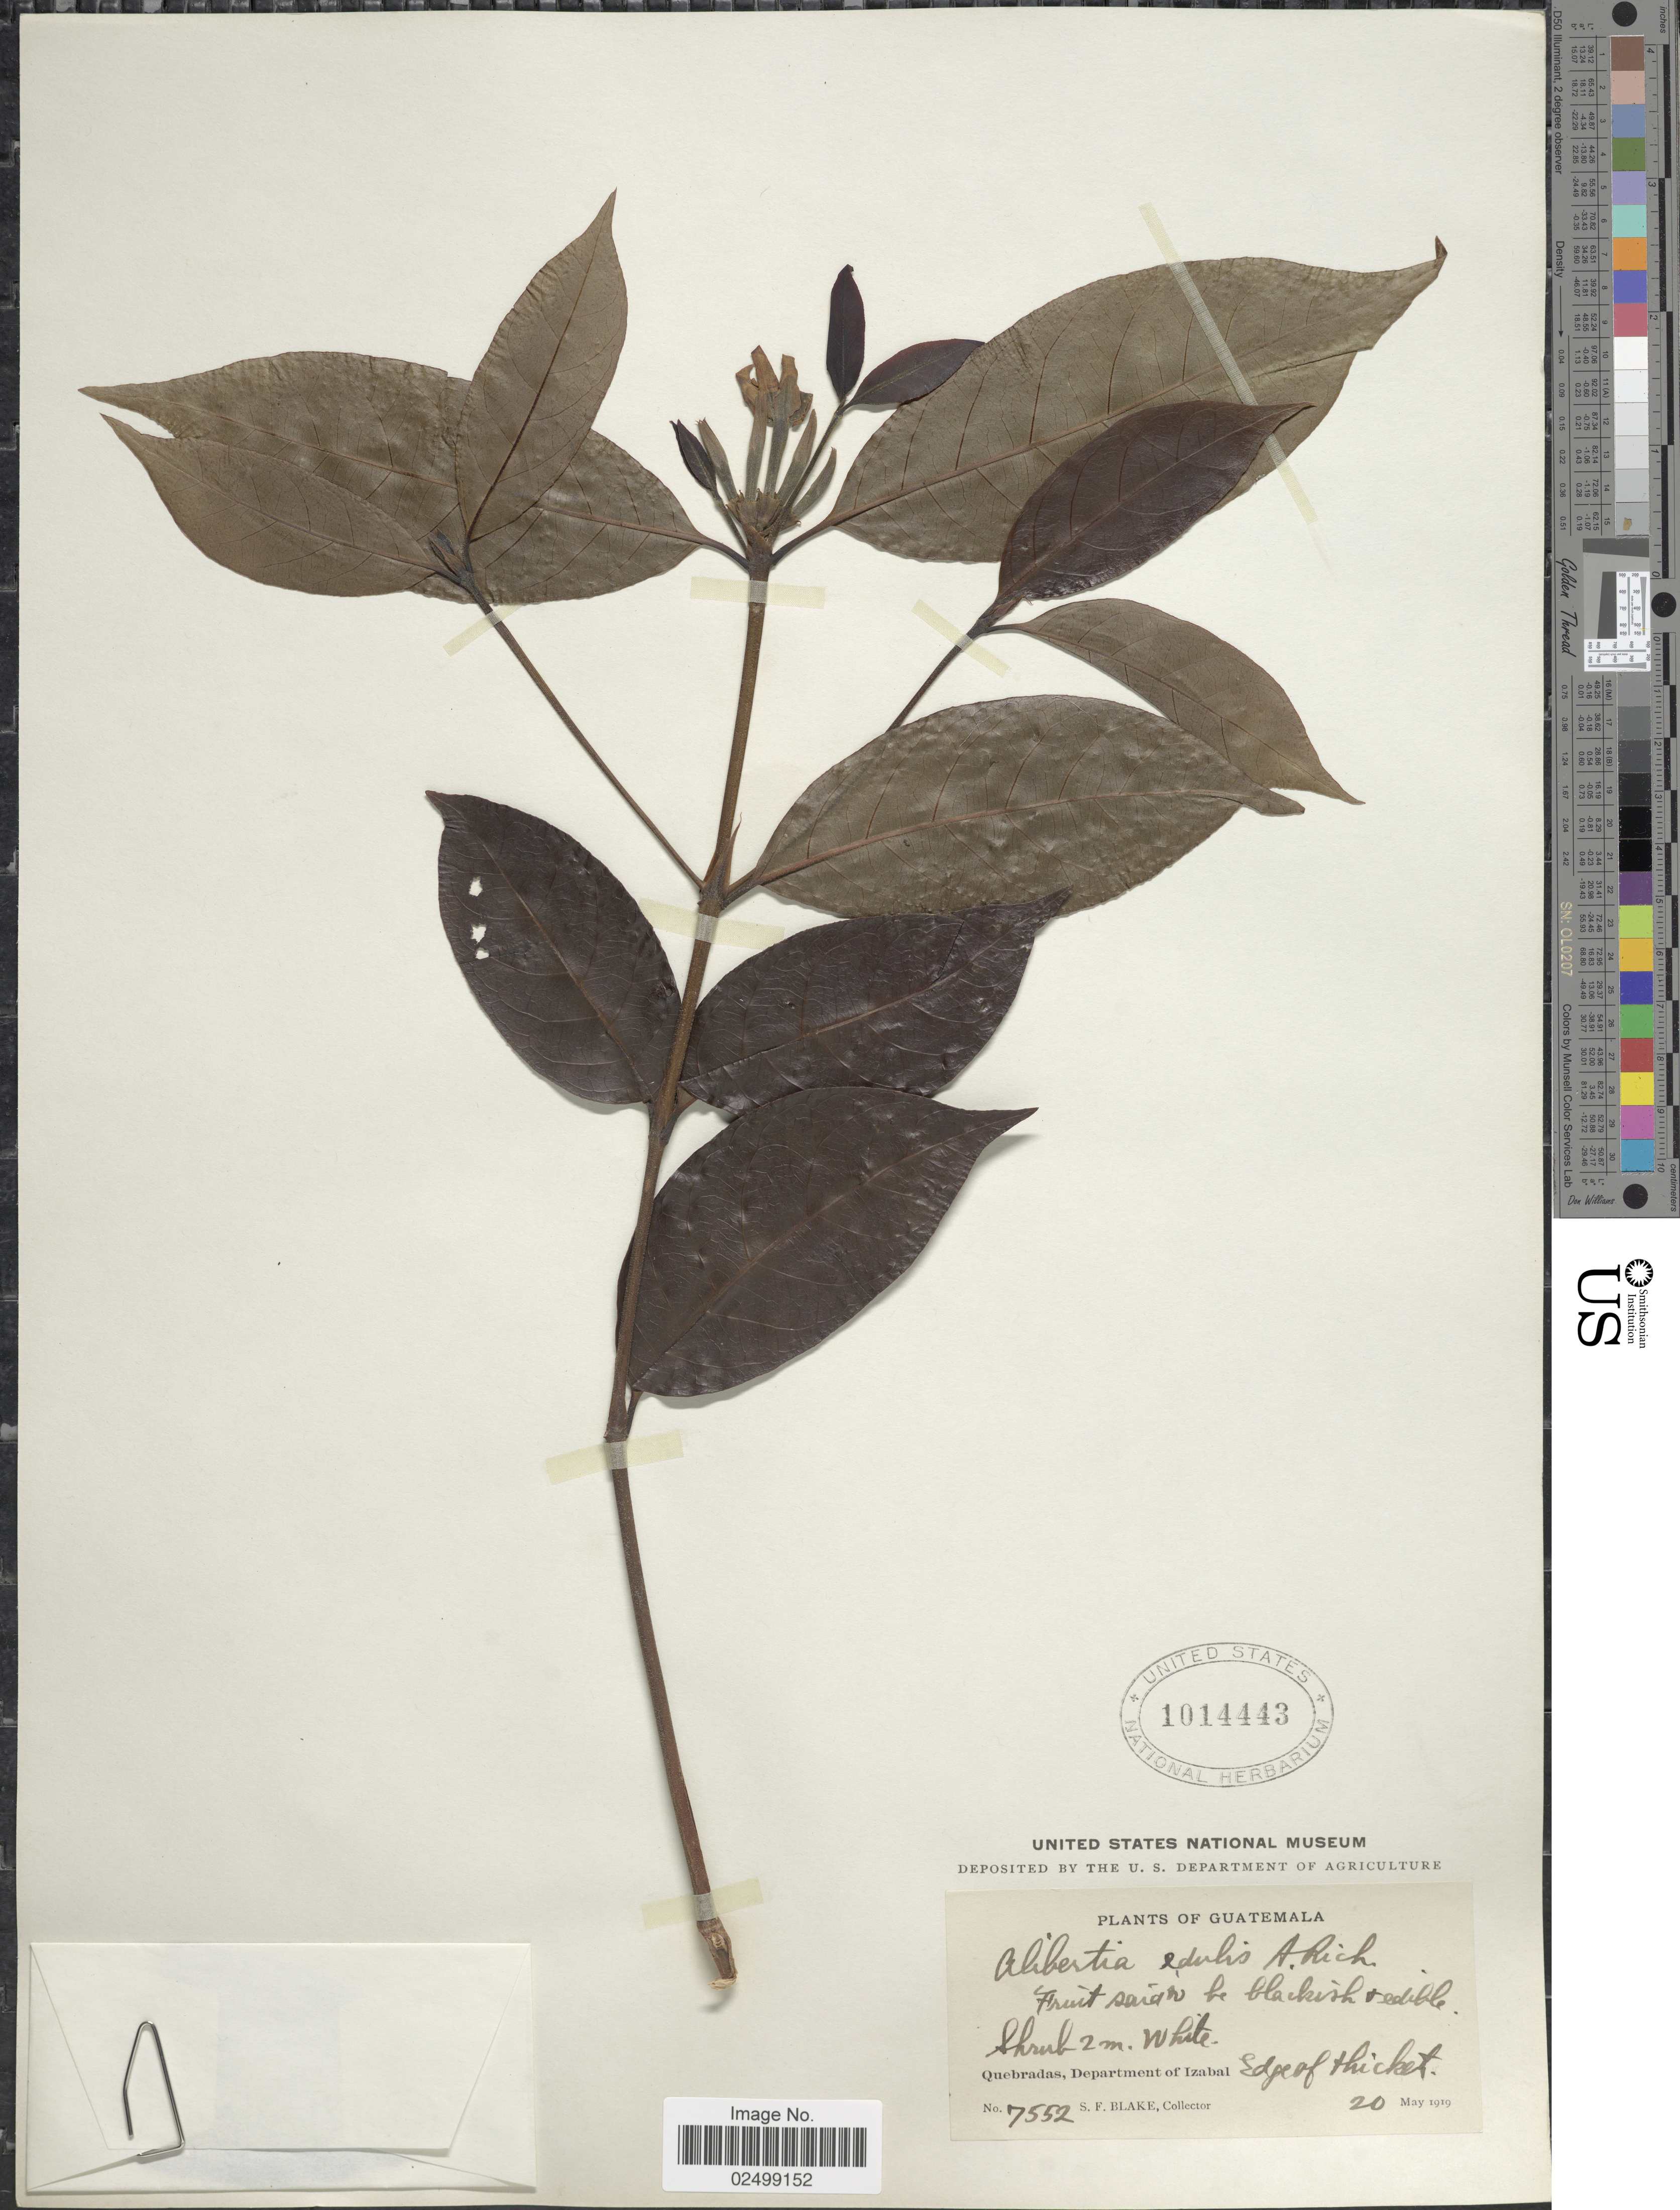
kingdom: Plantae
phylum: Tracheophyta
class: Magnoliopsida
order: Gentianales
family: Rubiaceae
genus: Alibertia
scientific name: Alibertia edulis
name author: (Rich.) A. Rich. ex DC.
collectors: S. Blake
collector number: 7552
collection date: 1919-05-20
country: Guatemala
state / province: Izabal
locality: Quebradas, Department of Izabal. Edge of thicket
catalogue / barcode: US 1014443